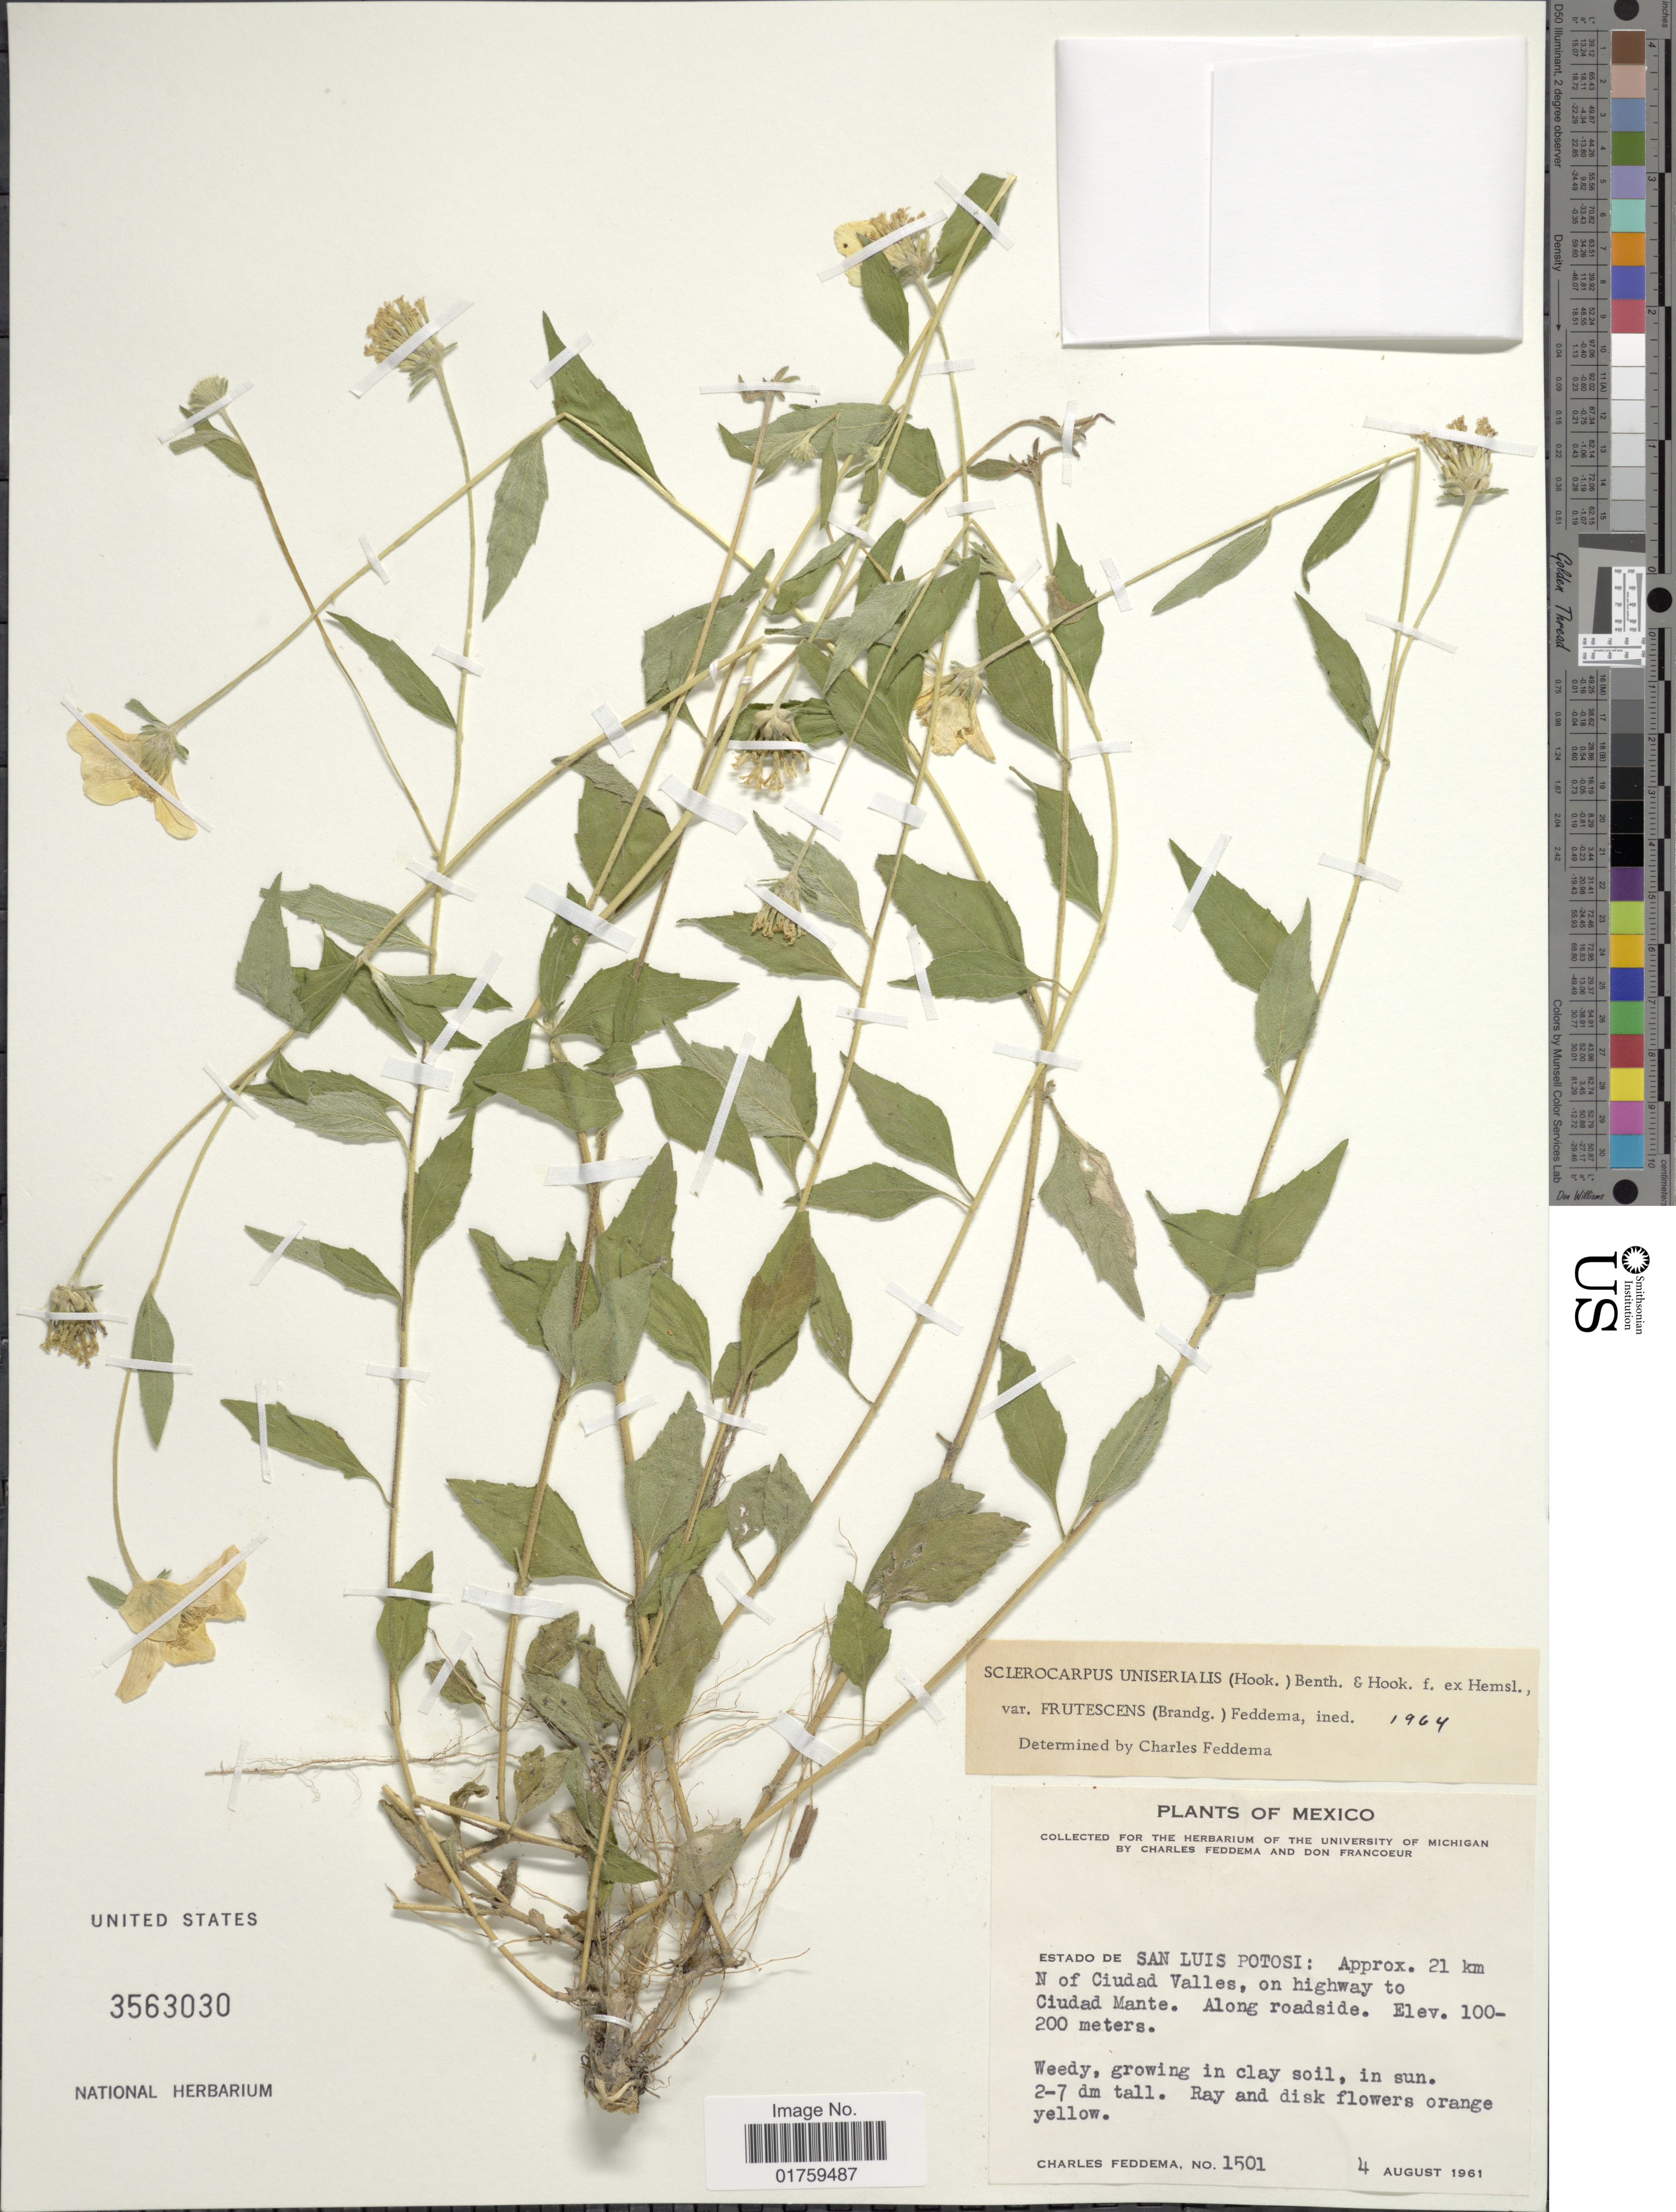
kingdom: Plantae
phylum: Tracheophyta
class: Magnoliopsida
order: Asterales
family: Asteraceae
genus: Sclerocarpus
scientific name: Sclerocarpus uniserialis var. frutescens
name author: (Brandegee) Feddema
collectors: C. Feddema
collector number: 1501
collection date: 1961-08-04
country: Mexico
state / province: San Luis Potosí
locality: Estado de San Luis Potosí: Approx. 21 km N of Ciudad Valles, on highway to Ciudad Mante. Along roadside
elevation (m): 100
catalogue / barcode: US 3563030